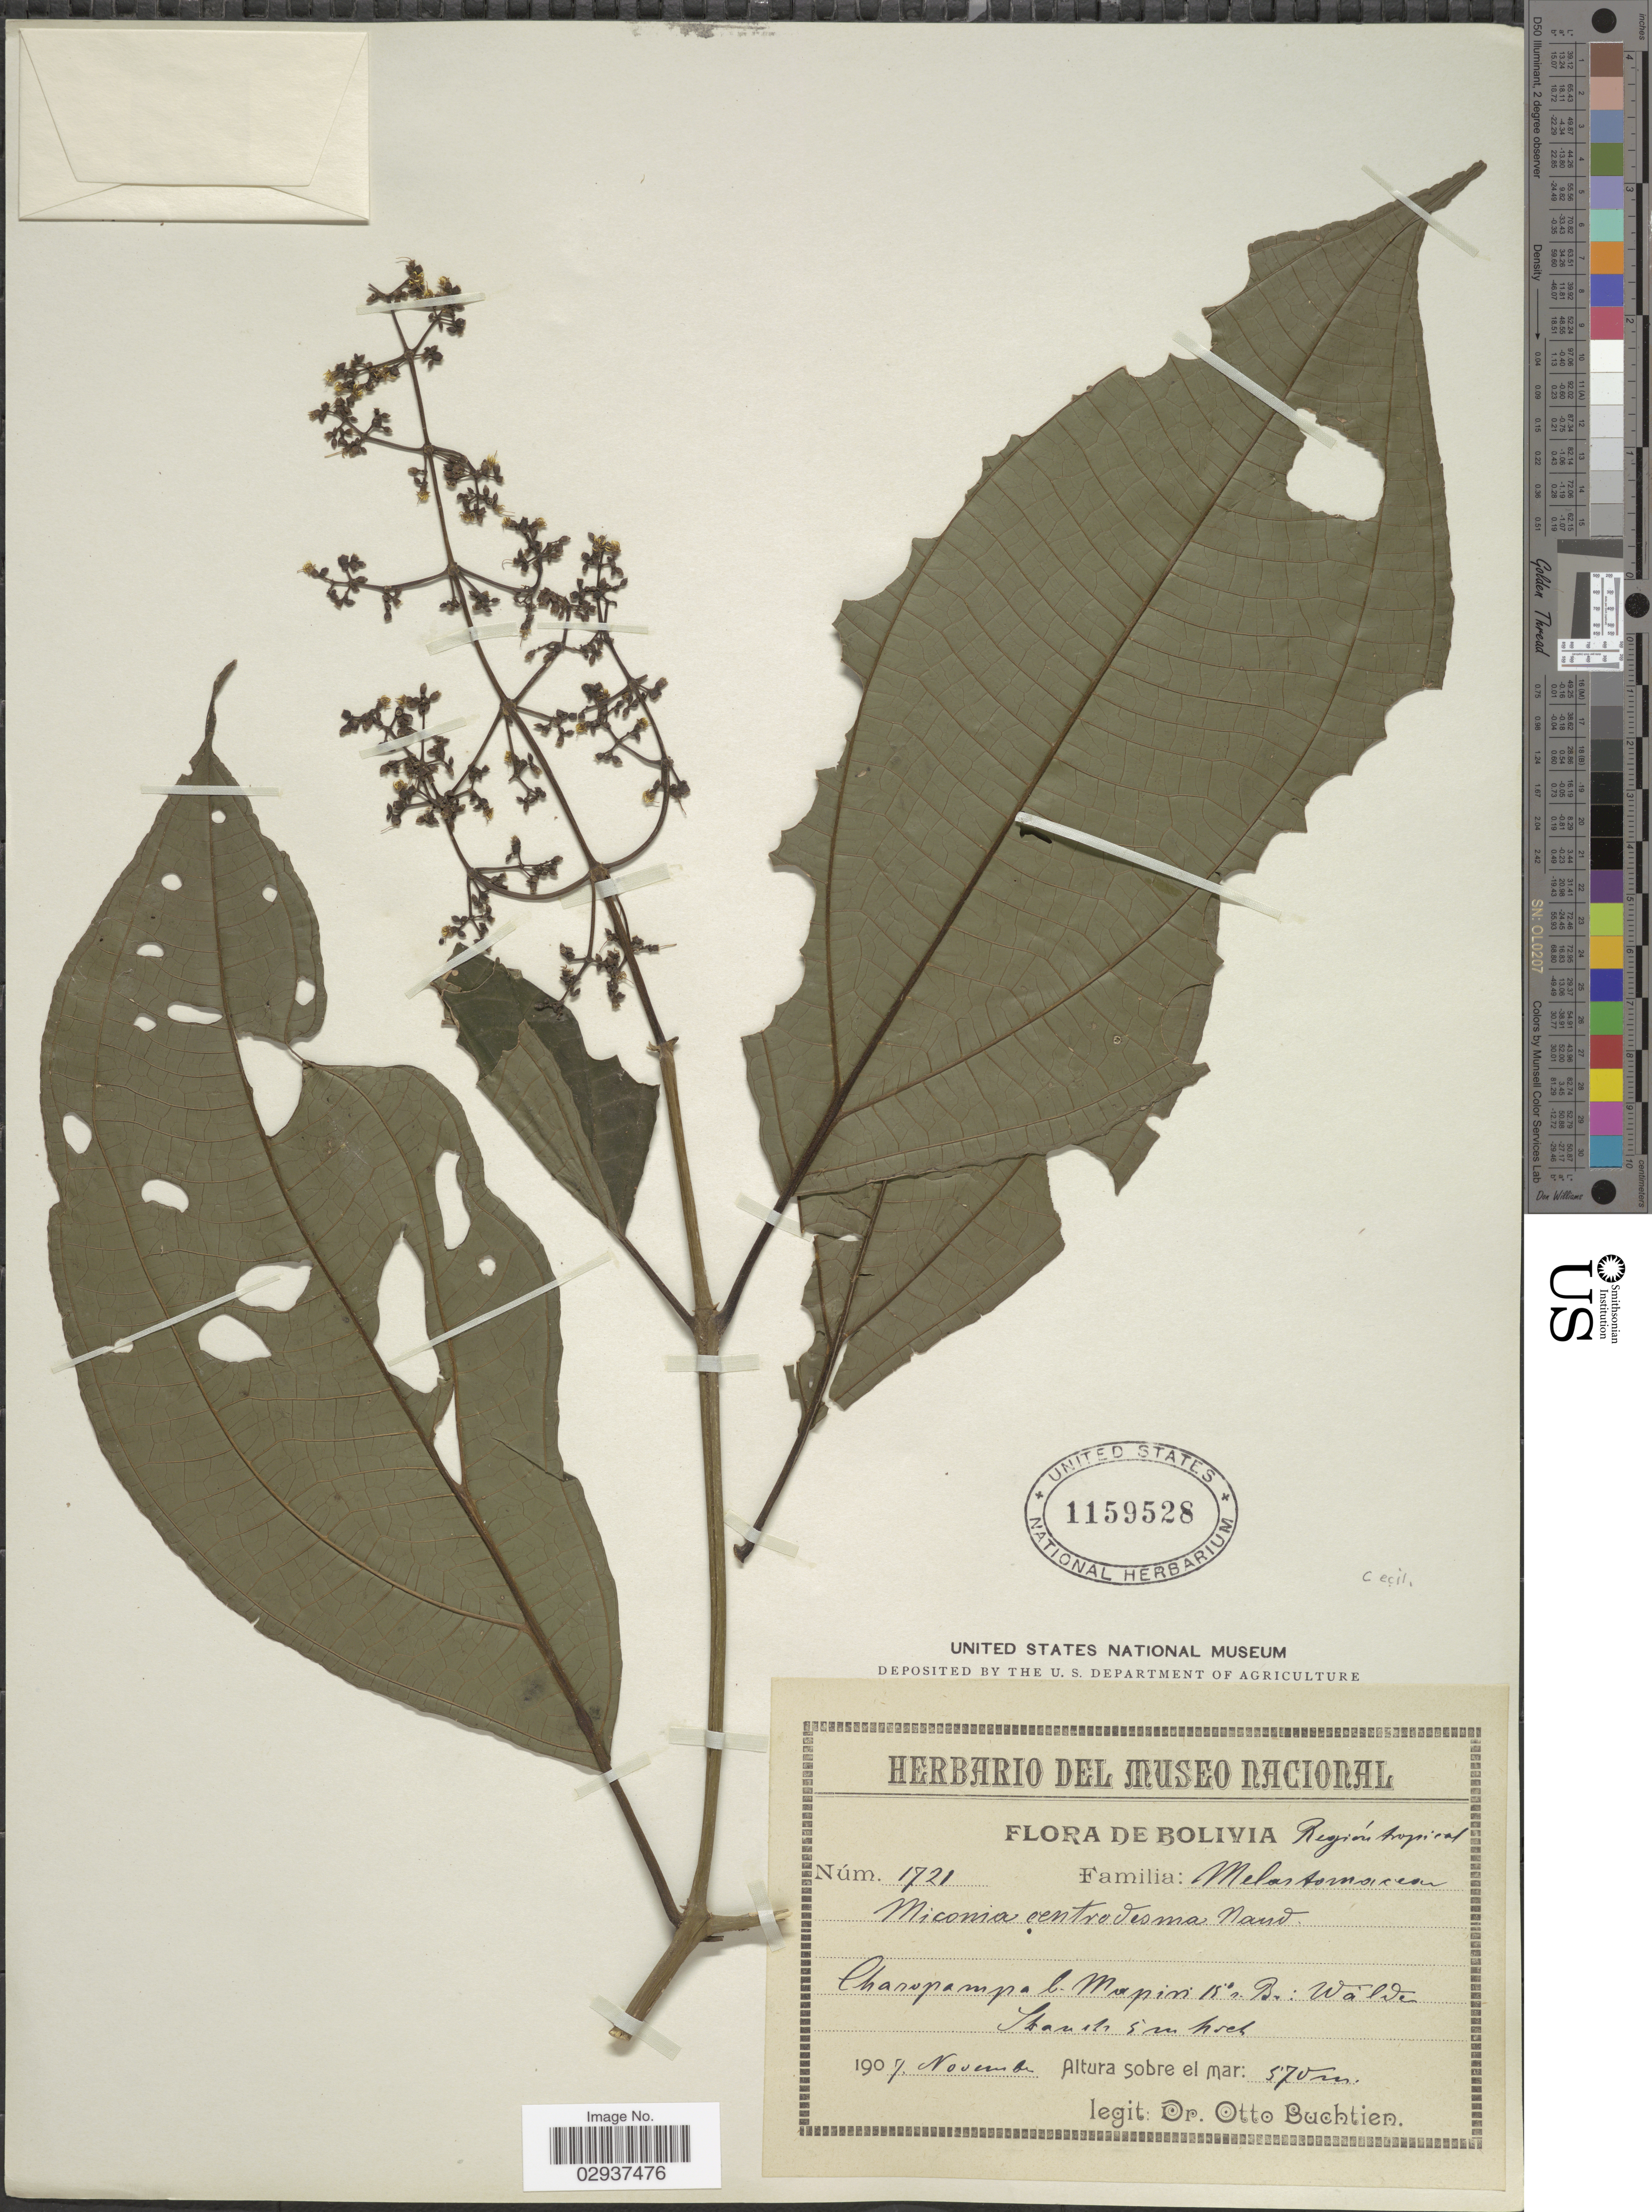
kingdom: Plantae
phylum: Tracheophyta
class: Magnoliopsida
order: Myrtales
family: Melastomataceae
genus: Miconia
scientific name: Miconia centrodesma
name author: Naudin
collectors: O. Buchtien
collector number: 1721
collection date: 1907-11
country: Bolivia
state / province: La Paz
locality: Región tropical. Charopampa b. Mapiri 15° n.Br.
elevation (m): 570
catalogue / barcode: US 1159528